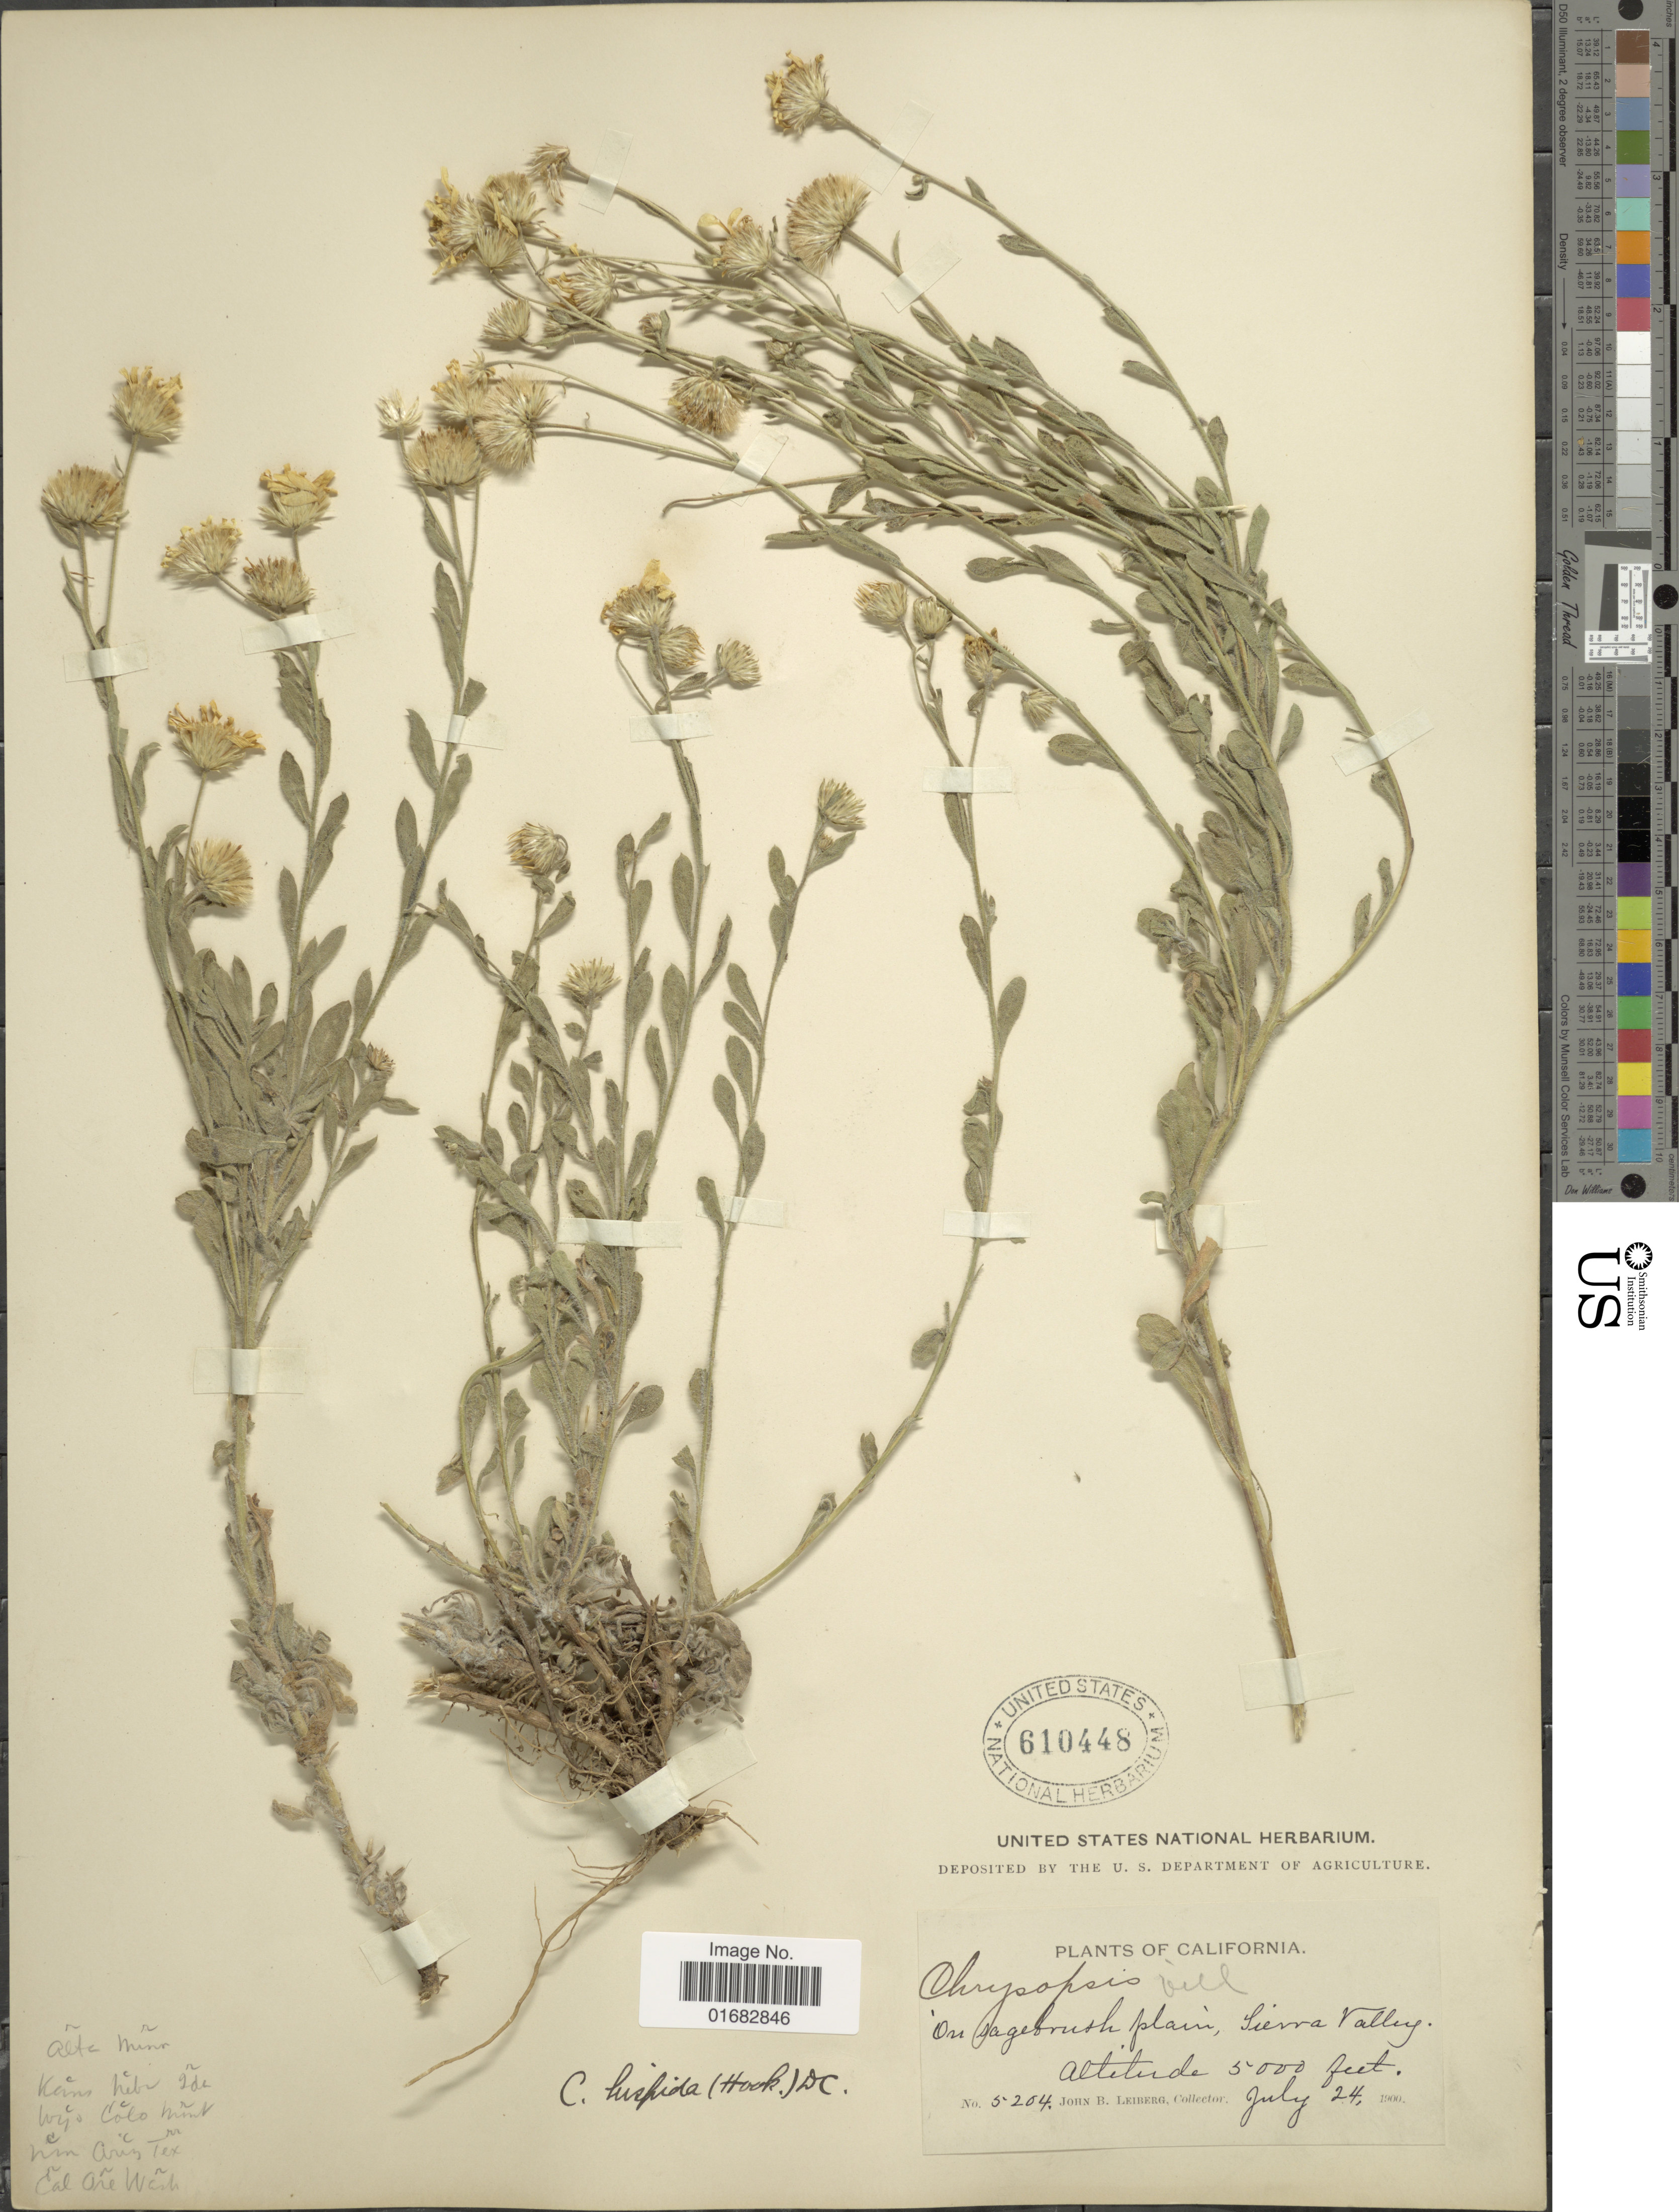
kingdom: Plantae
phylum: Tracheophyta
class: Magnoliopsida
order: Asterales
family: Asteraceae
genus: Heterotheca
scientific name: Heterotheca villosa var. hispida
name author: (Hook.) V.L. Harms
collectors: J. B. Leiberg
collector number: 5204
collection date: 1900-07-24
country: United States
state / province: California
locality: On sagebrush plain, Sierra Valley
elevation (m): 1524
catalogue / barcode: US 610448